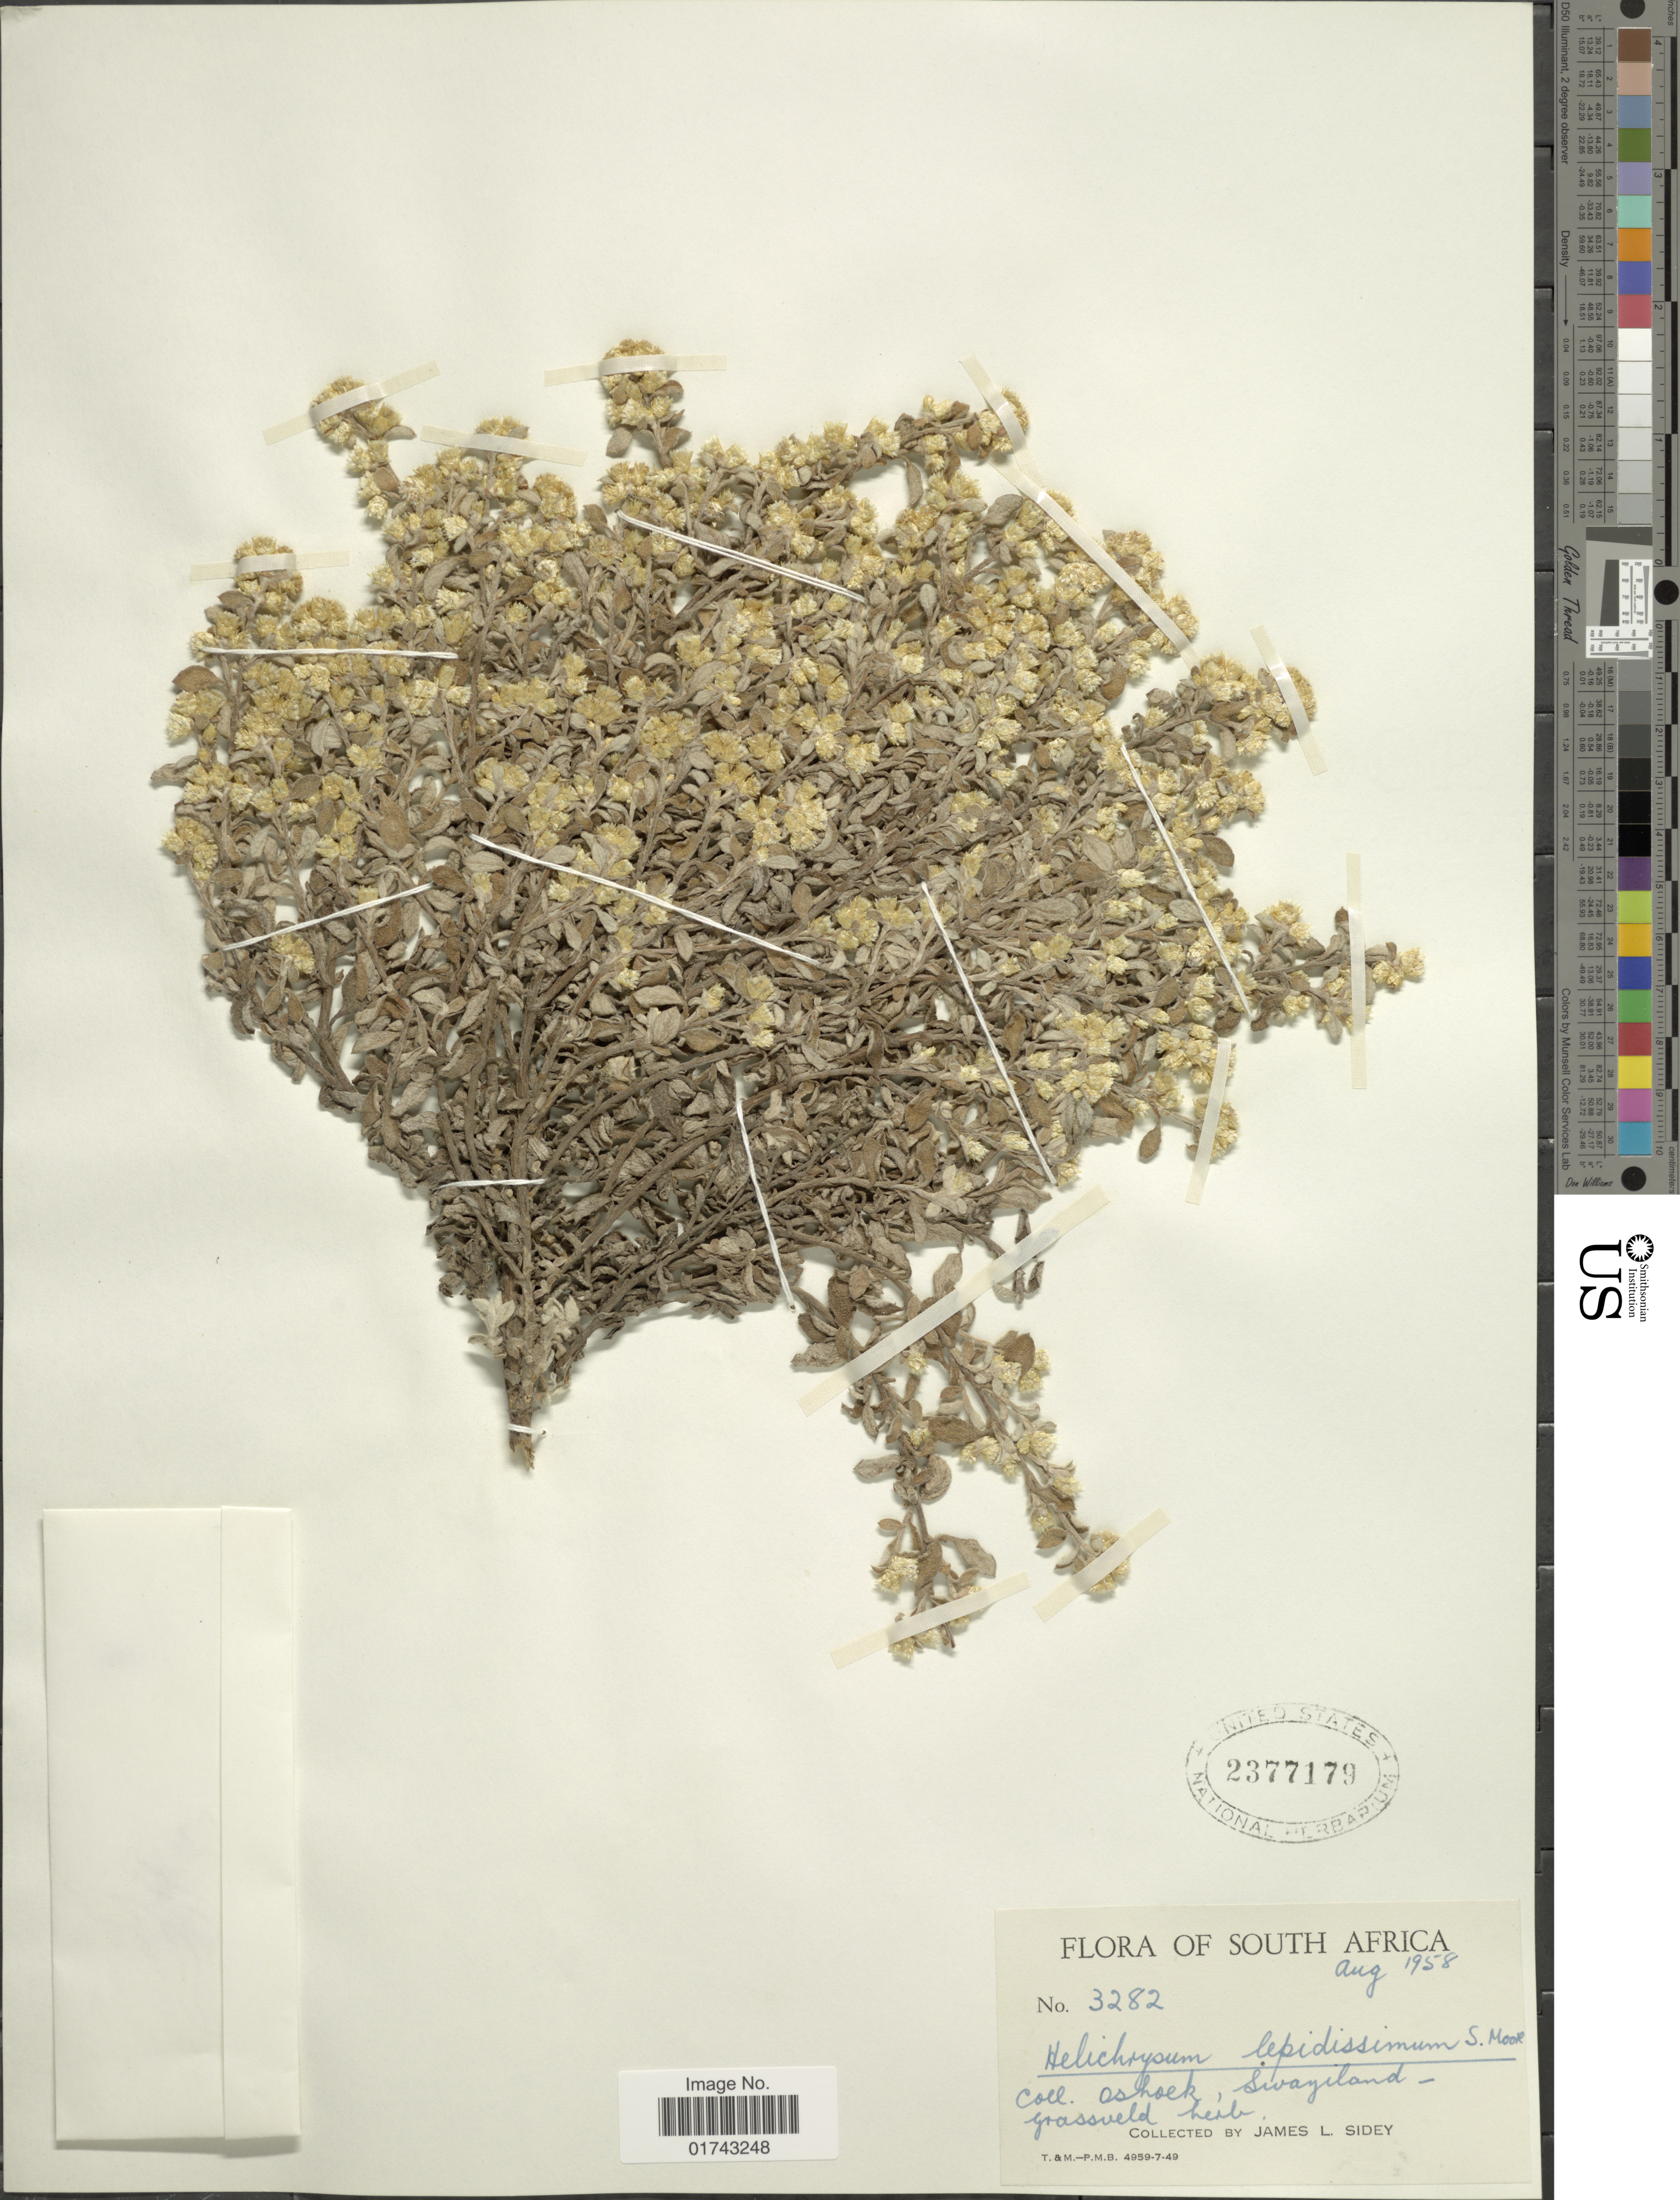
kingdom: Plantae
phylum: Tracheophyta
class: Magnoliopsida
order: Asterales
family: Asteraceae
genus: Helichrysum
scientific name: Helichrysum lepidissimum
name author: S. Moore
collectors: J. L. Sidey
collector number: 3282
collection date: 1958-08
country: Eswatini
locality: Oshoek, Swaziland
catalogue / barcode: US 2377179